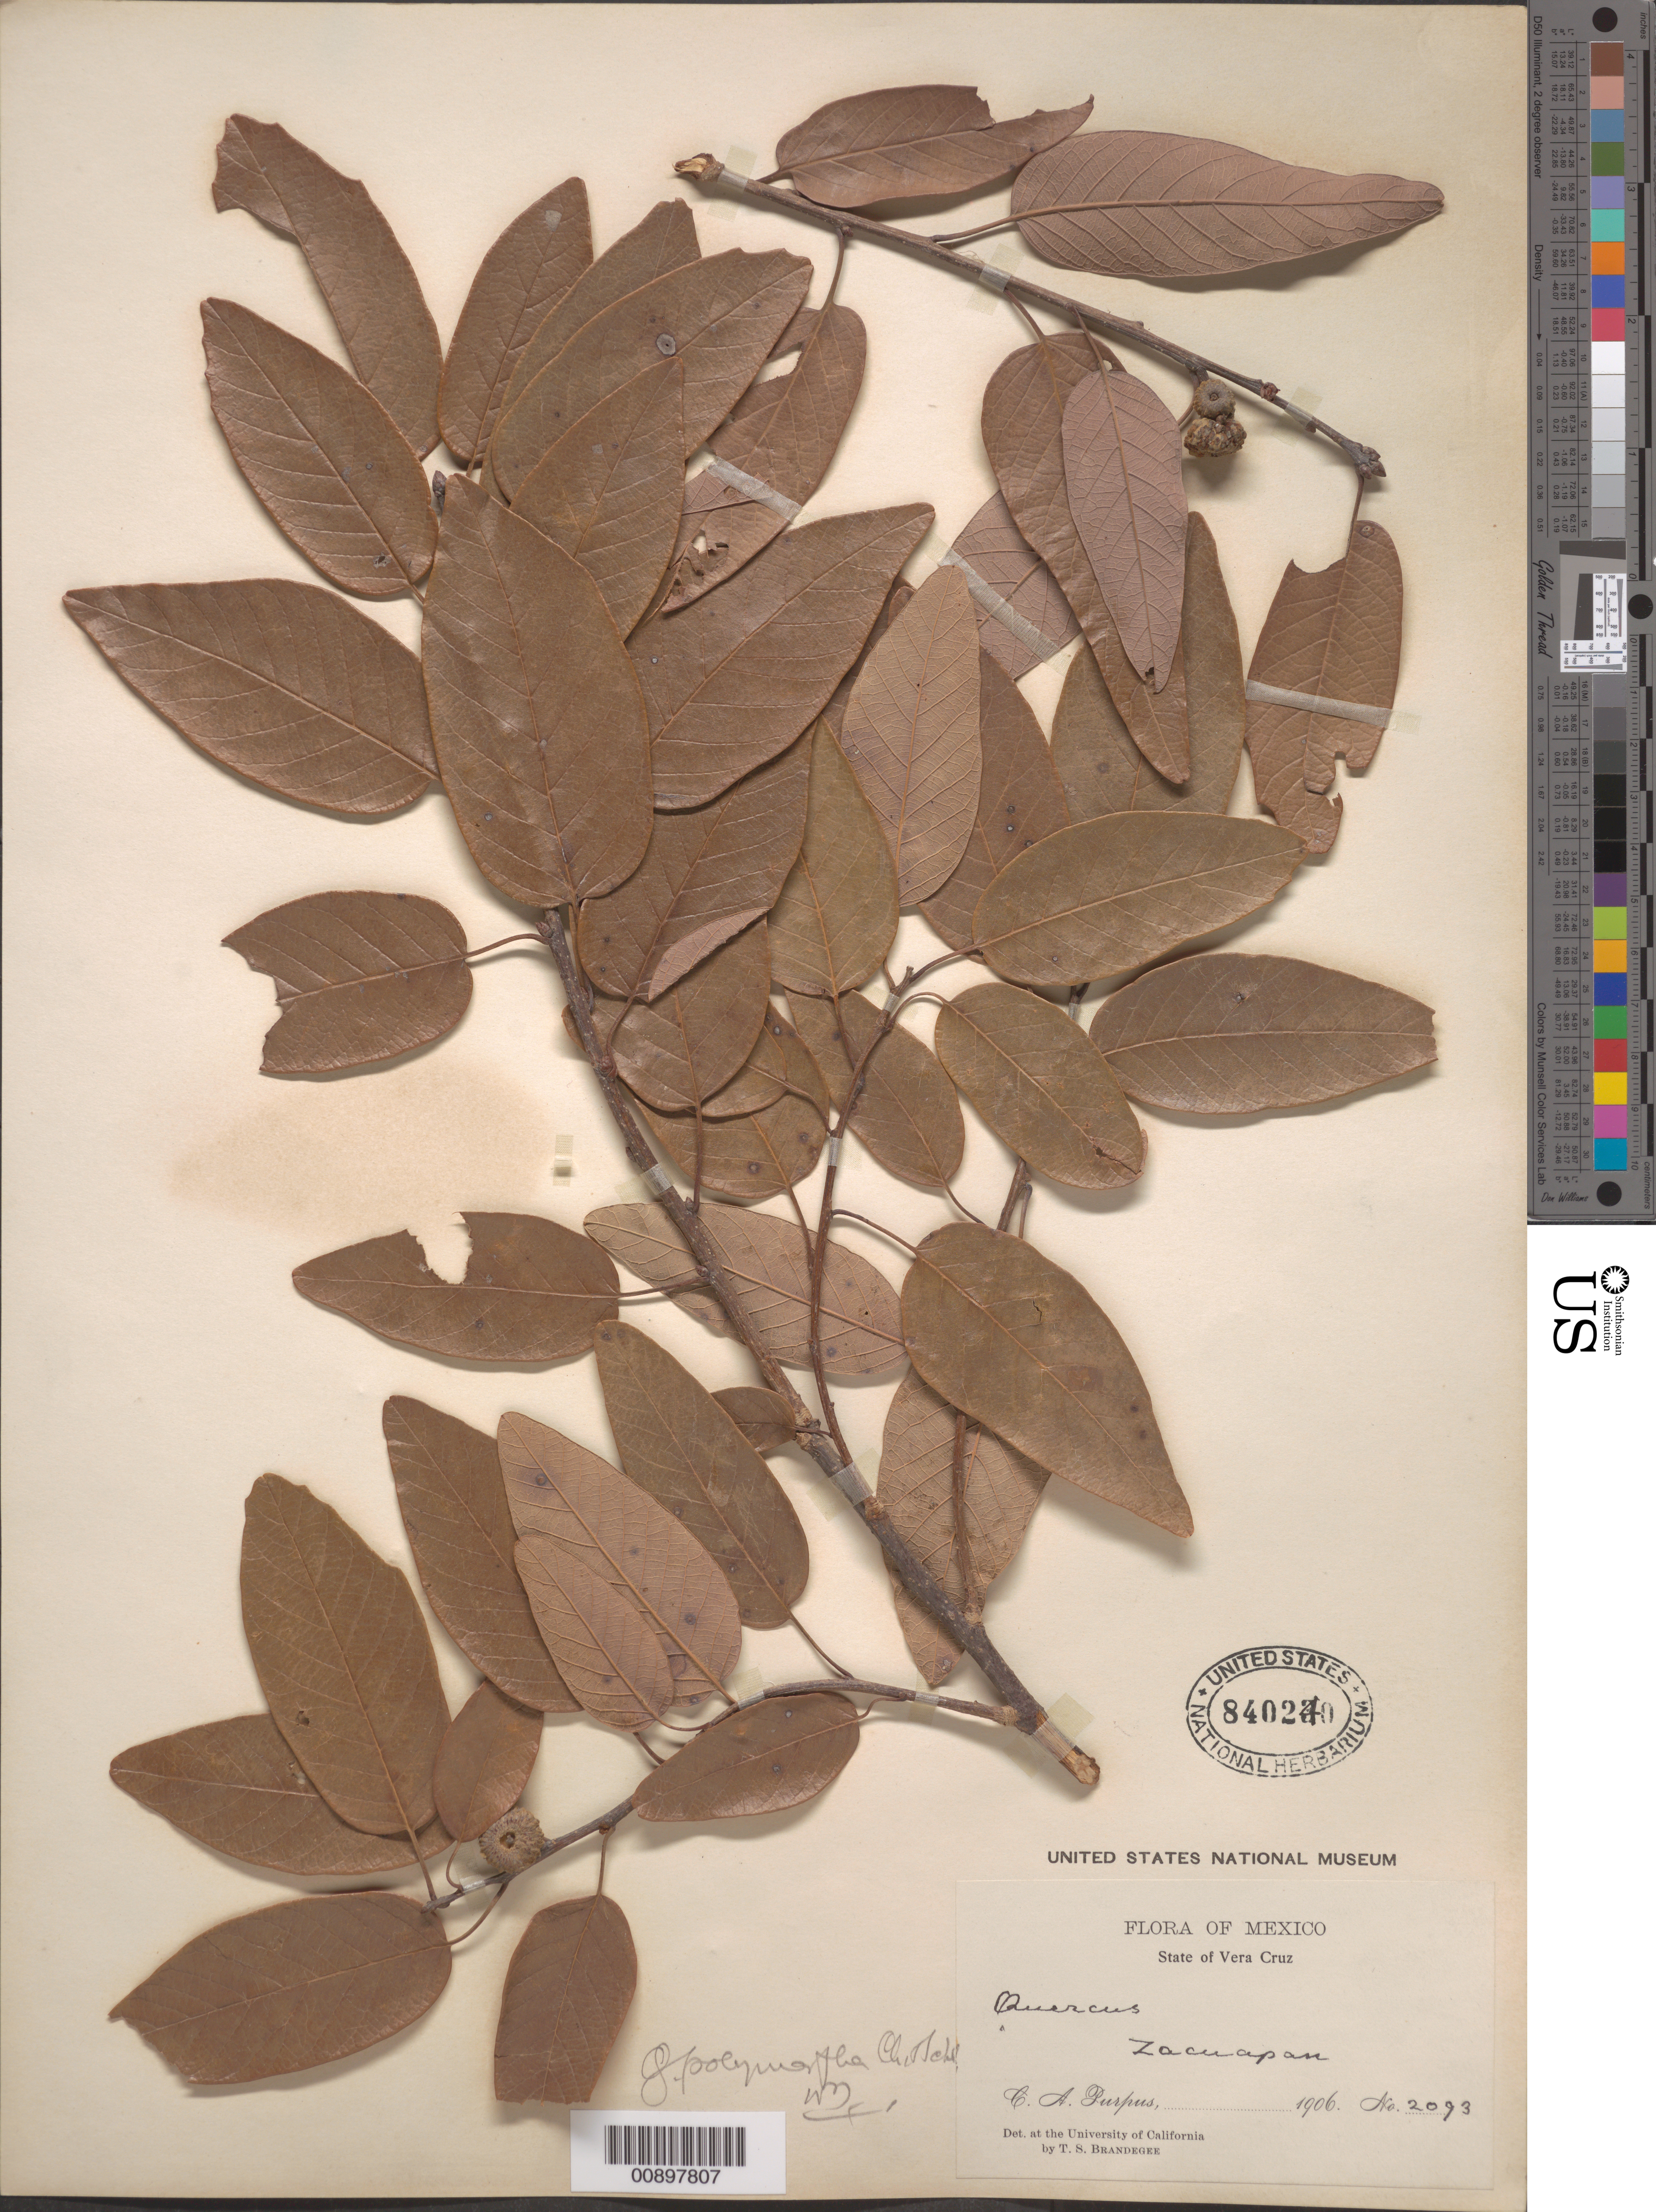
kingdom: Plantae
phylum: Tracheophyta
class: Magnoliopsida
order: Fagales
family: Fagaceae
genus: Quercus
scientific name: Quercus polymorpha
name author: Schltdl. & Cham.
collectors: C. A. Purpus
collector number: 2093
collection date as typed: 1906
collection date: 1906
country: Mexico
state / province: Veracruz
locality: Zacuapan.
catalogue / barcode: US 840240